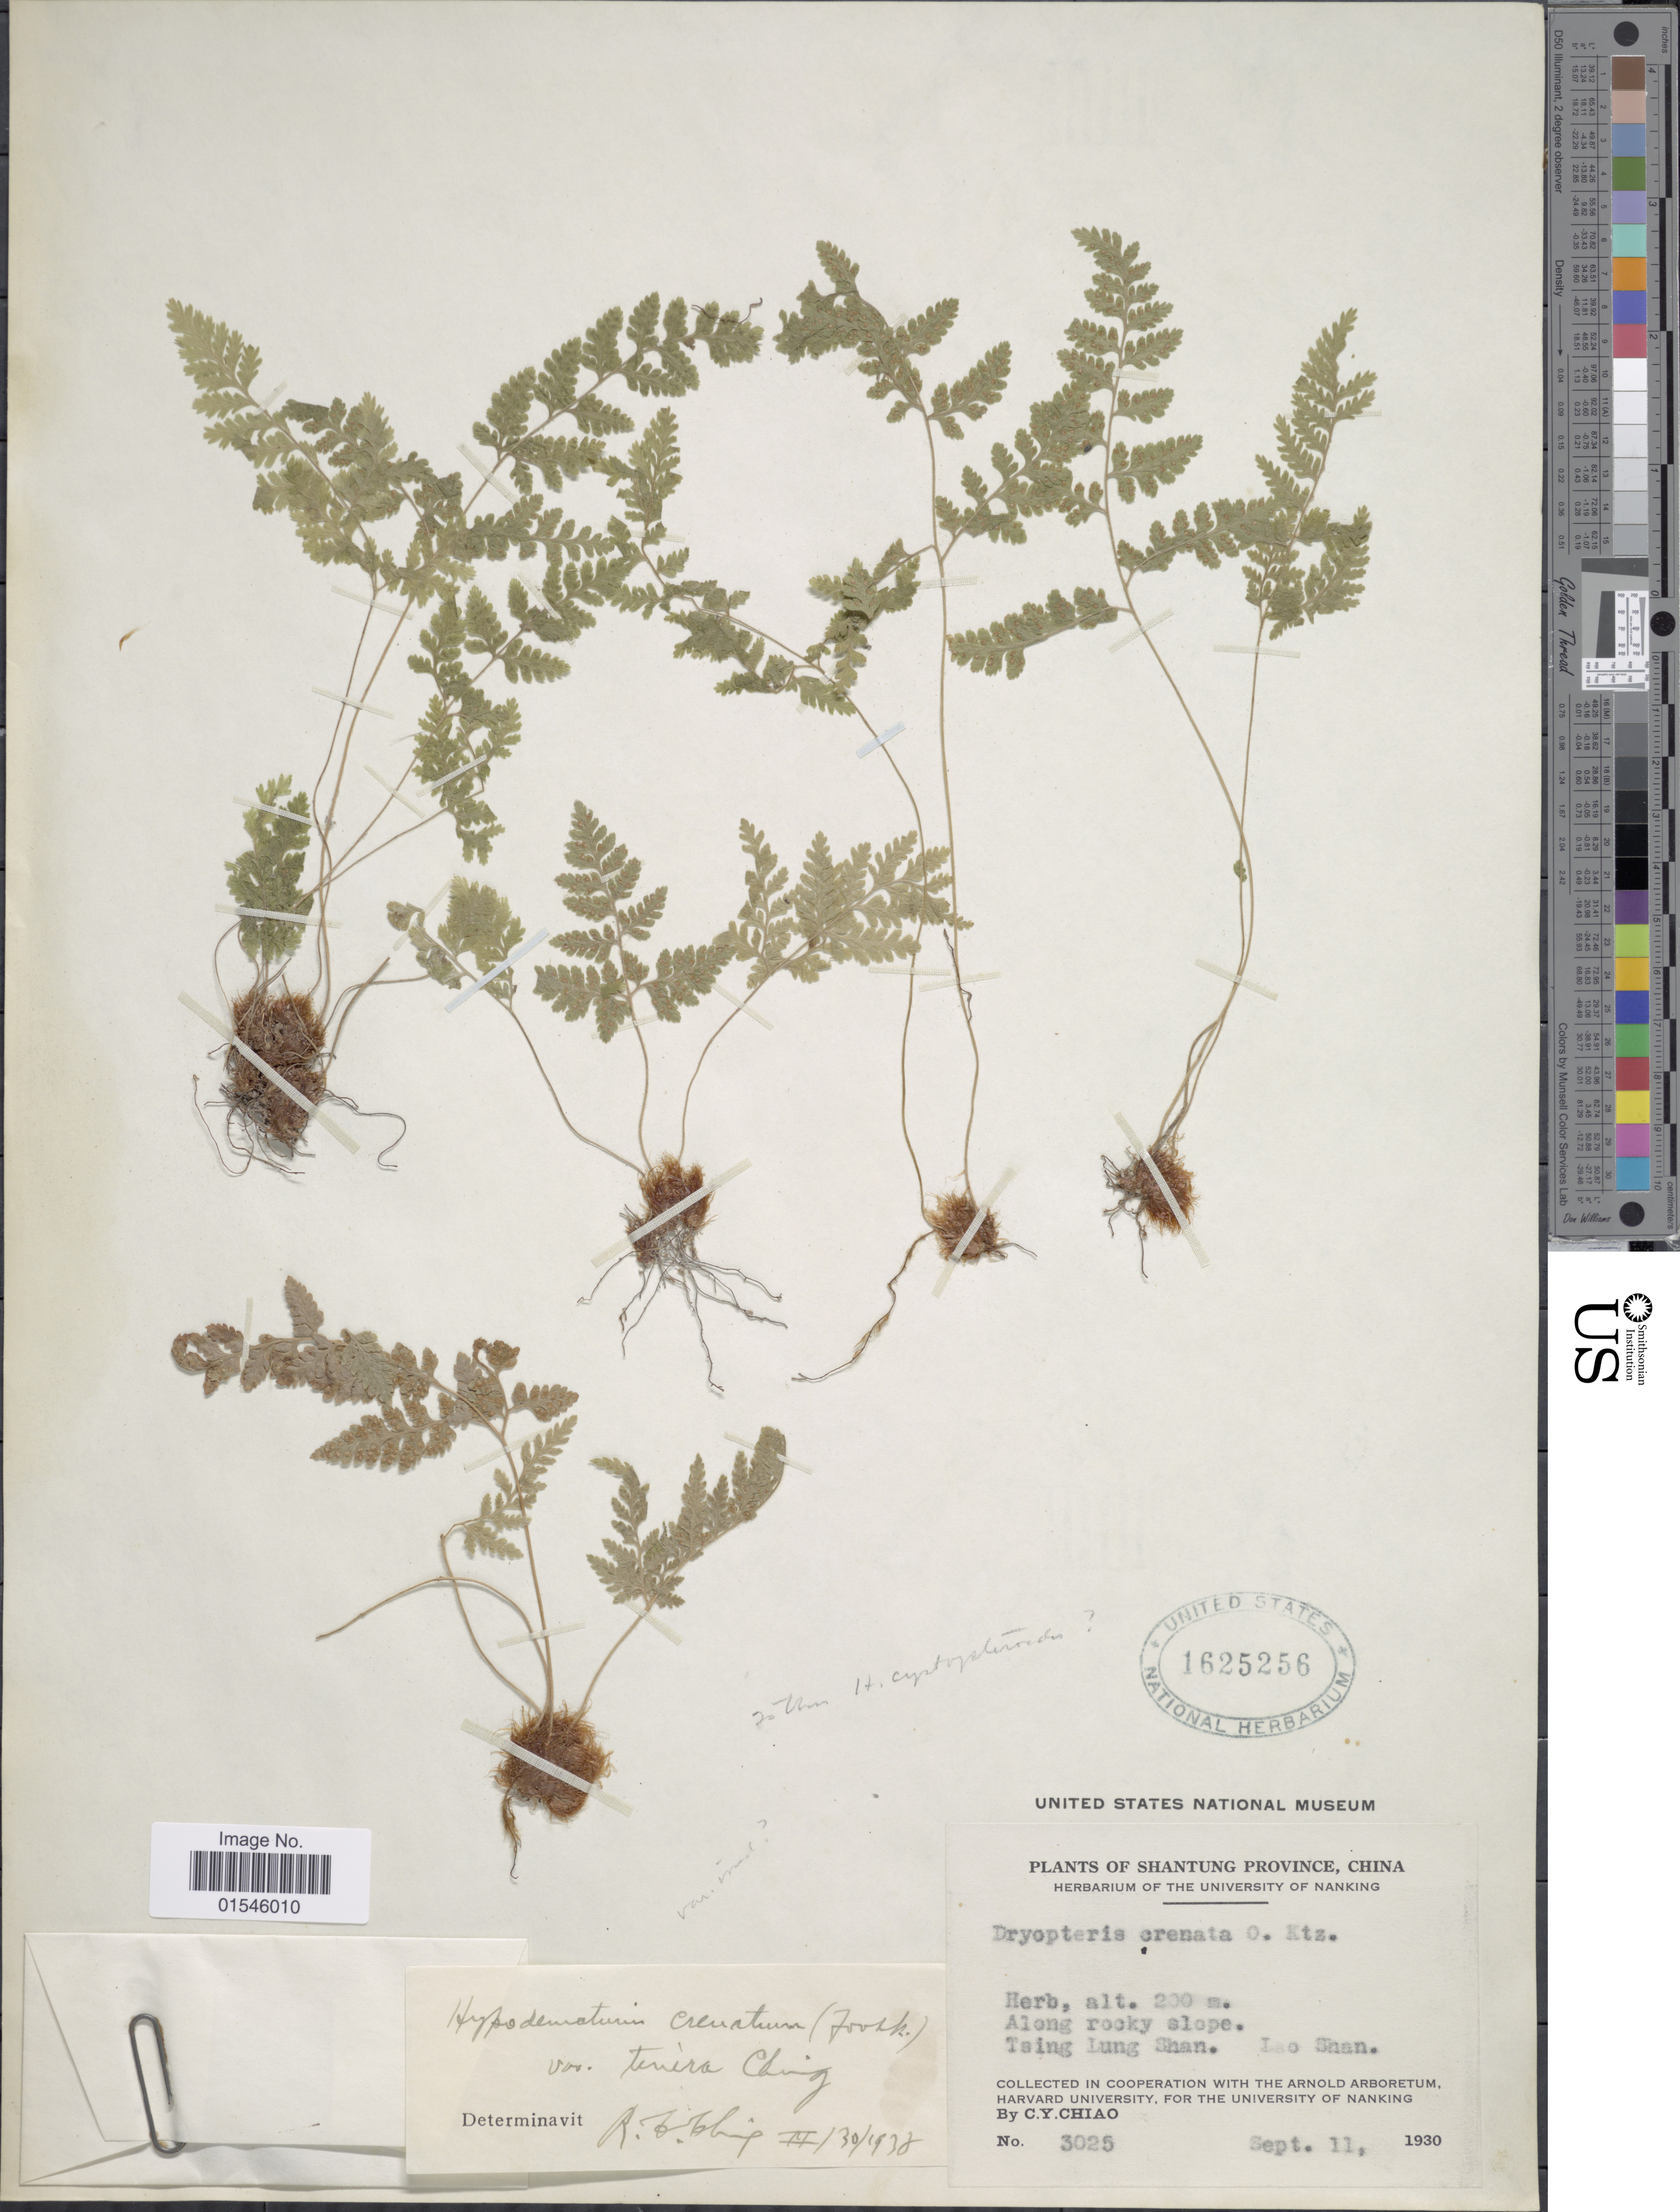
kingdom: Plantae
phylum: Tracheophyta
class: Polypodiopsida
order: Polypodiales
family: Hypodematiaceae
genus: Hypodematium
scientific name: Hypodematium crenatum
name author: (Forssk.) Kuhn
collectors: C. Y. Chiao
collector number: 3025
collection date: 1930-09-11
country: China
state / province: Shandong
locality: Shantung province, Along rocky slope. Taing Lung Shan. lao Shan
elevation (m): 200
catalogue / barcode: US 1625256